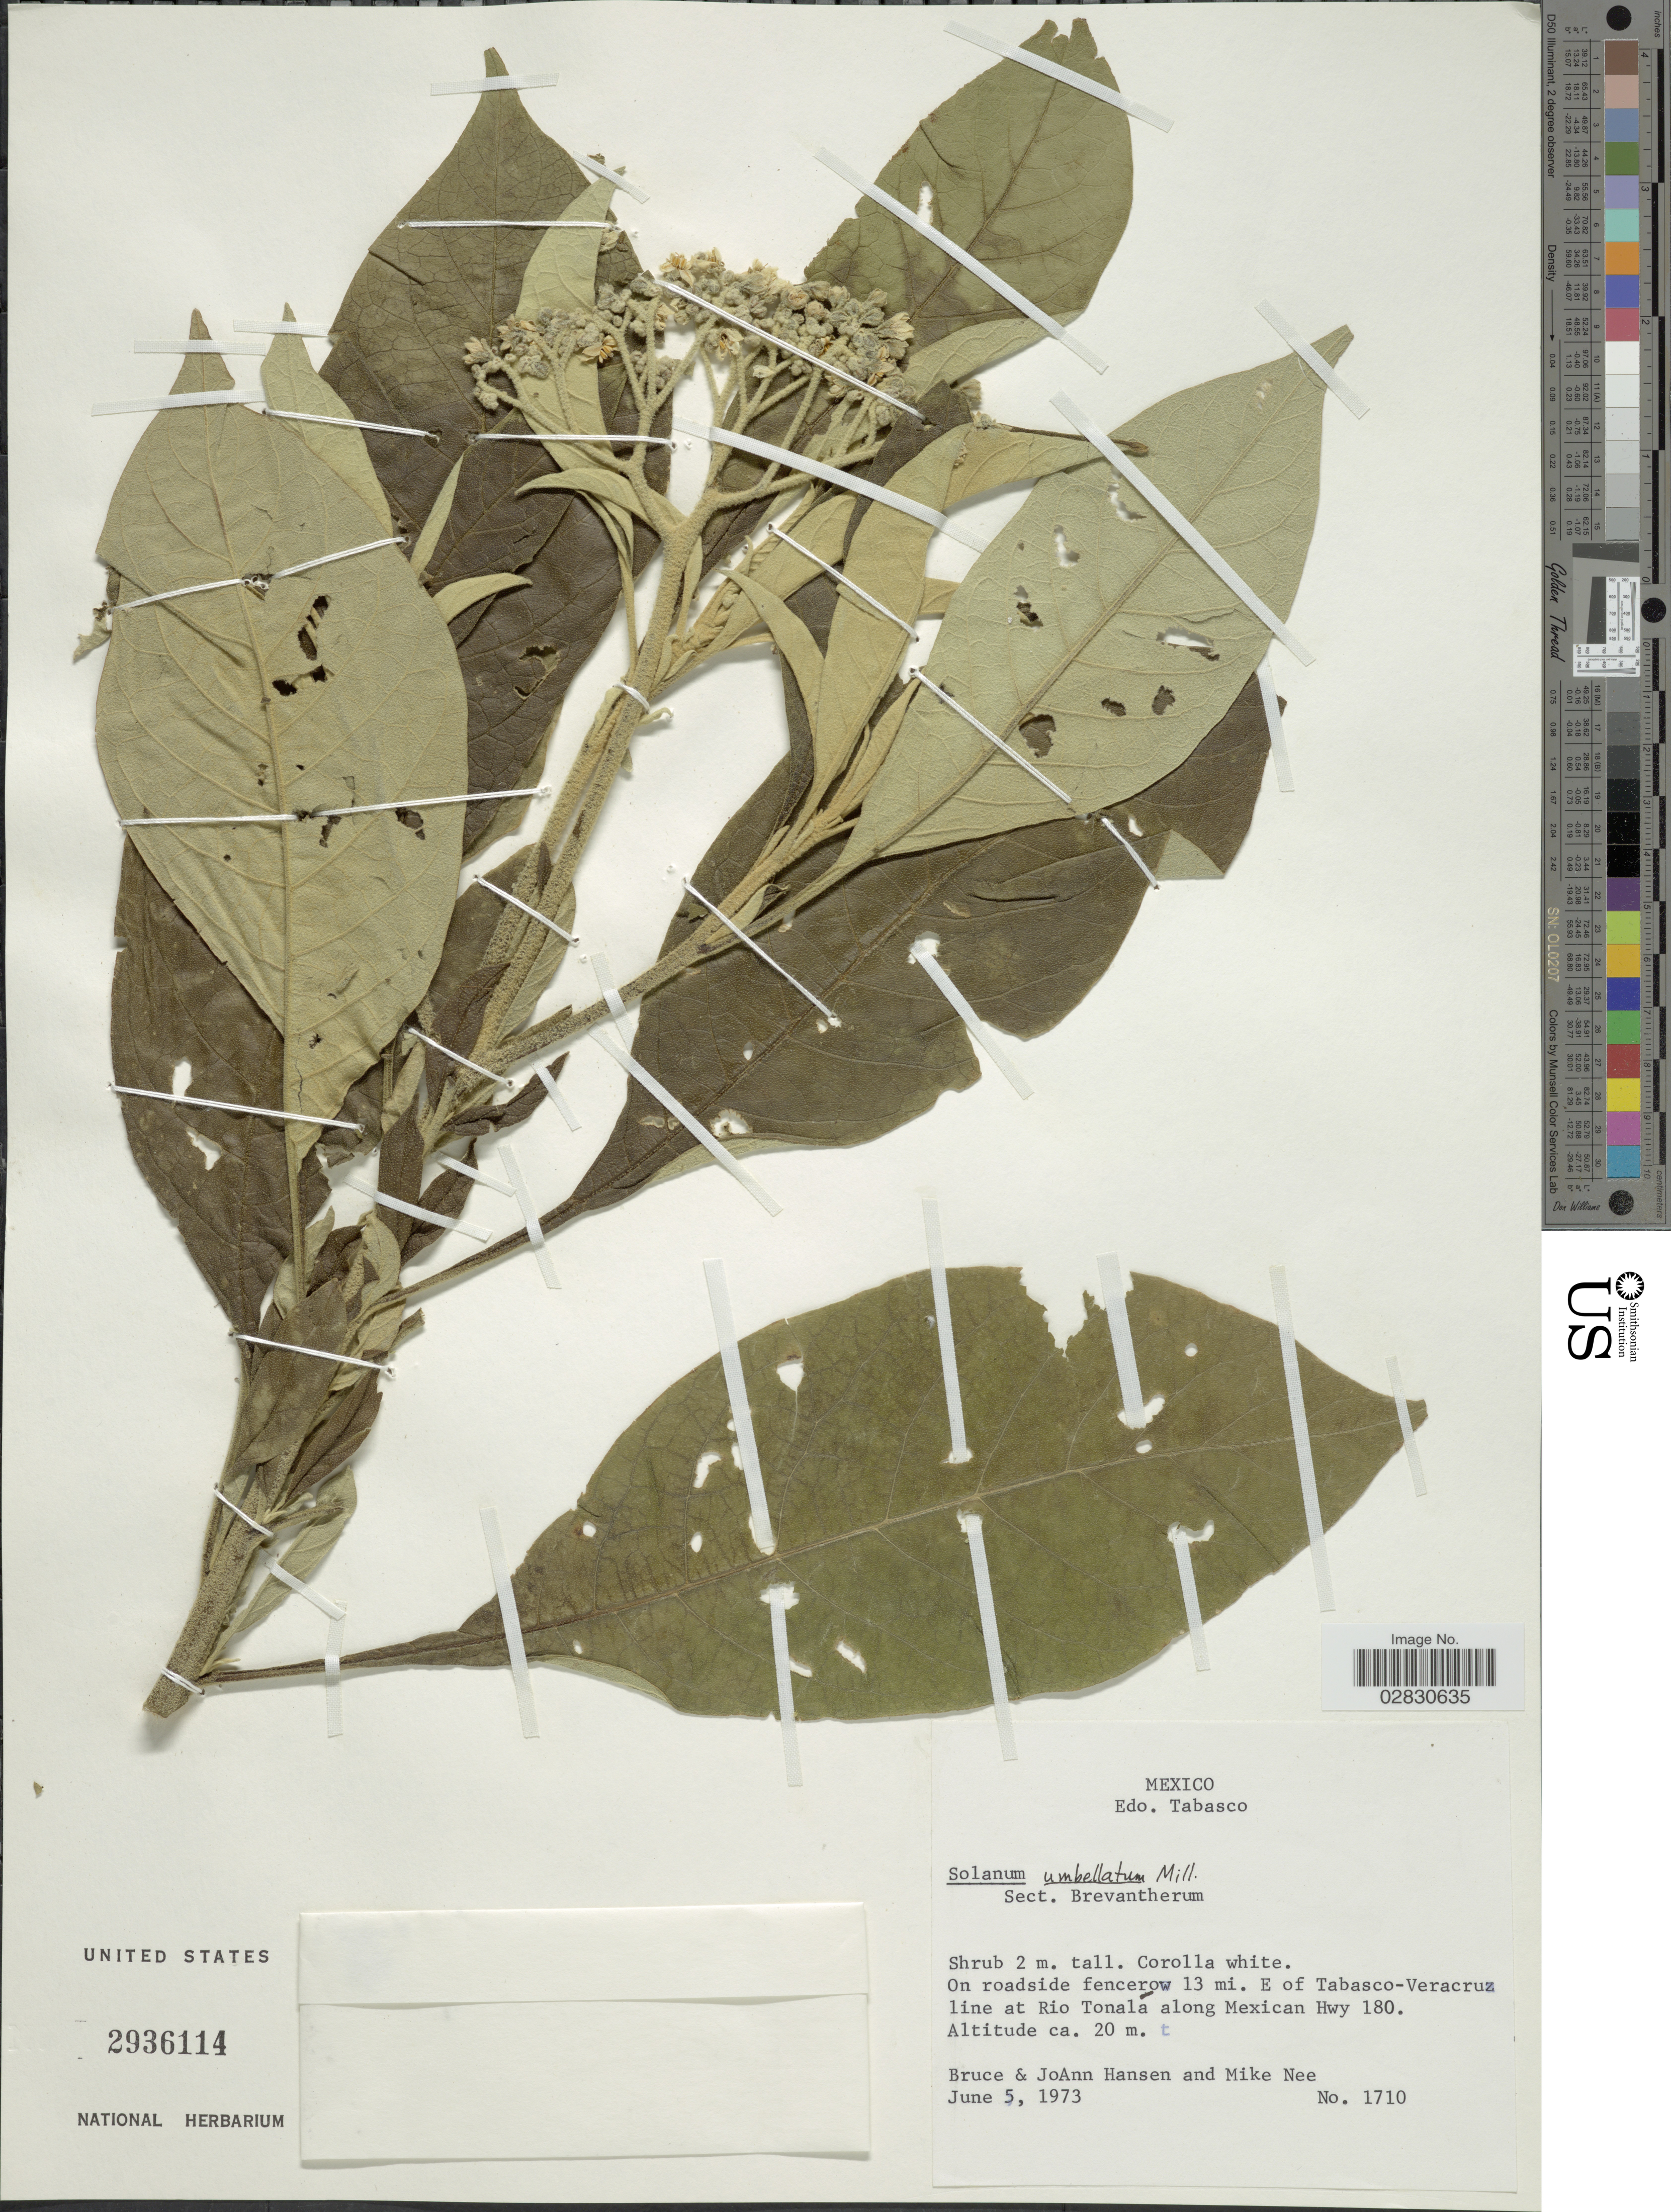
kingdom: Plantae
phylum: Tracheophyta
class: Magnoliopsida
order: Solanales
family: Solanaceae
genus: Solanum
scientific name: Solanum umbellatum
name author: Mill.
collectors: B. Hansen, J. Bruce & M. Nee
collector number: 1710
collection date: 1973-06-05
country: Mexico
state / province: Tabasco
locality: Edo. Tabasco. On roadside fencerow 13 mi. E of Tabasco-Veracruz line at Rio Tonala along Mexican Hwy 180.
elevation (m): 20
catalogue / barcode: US 2936114